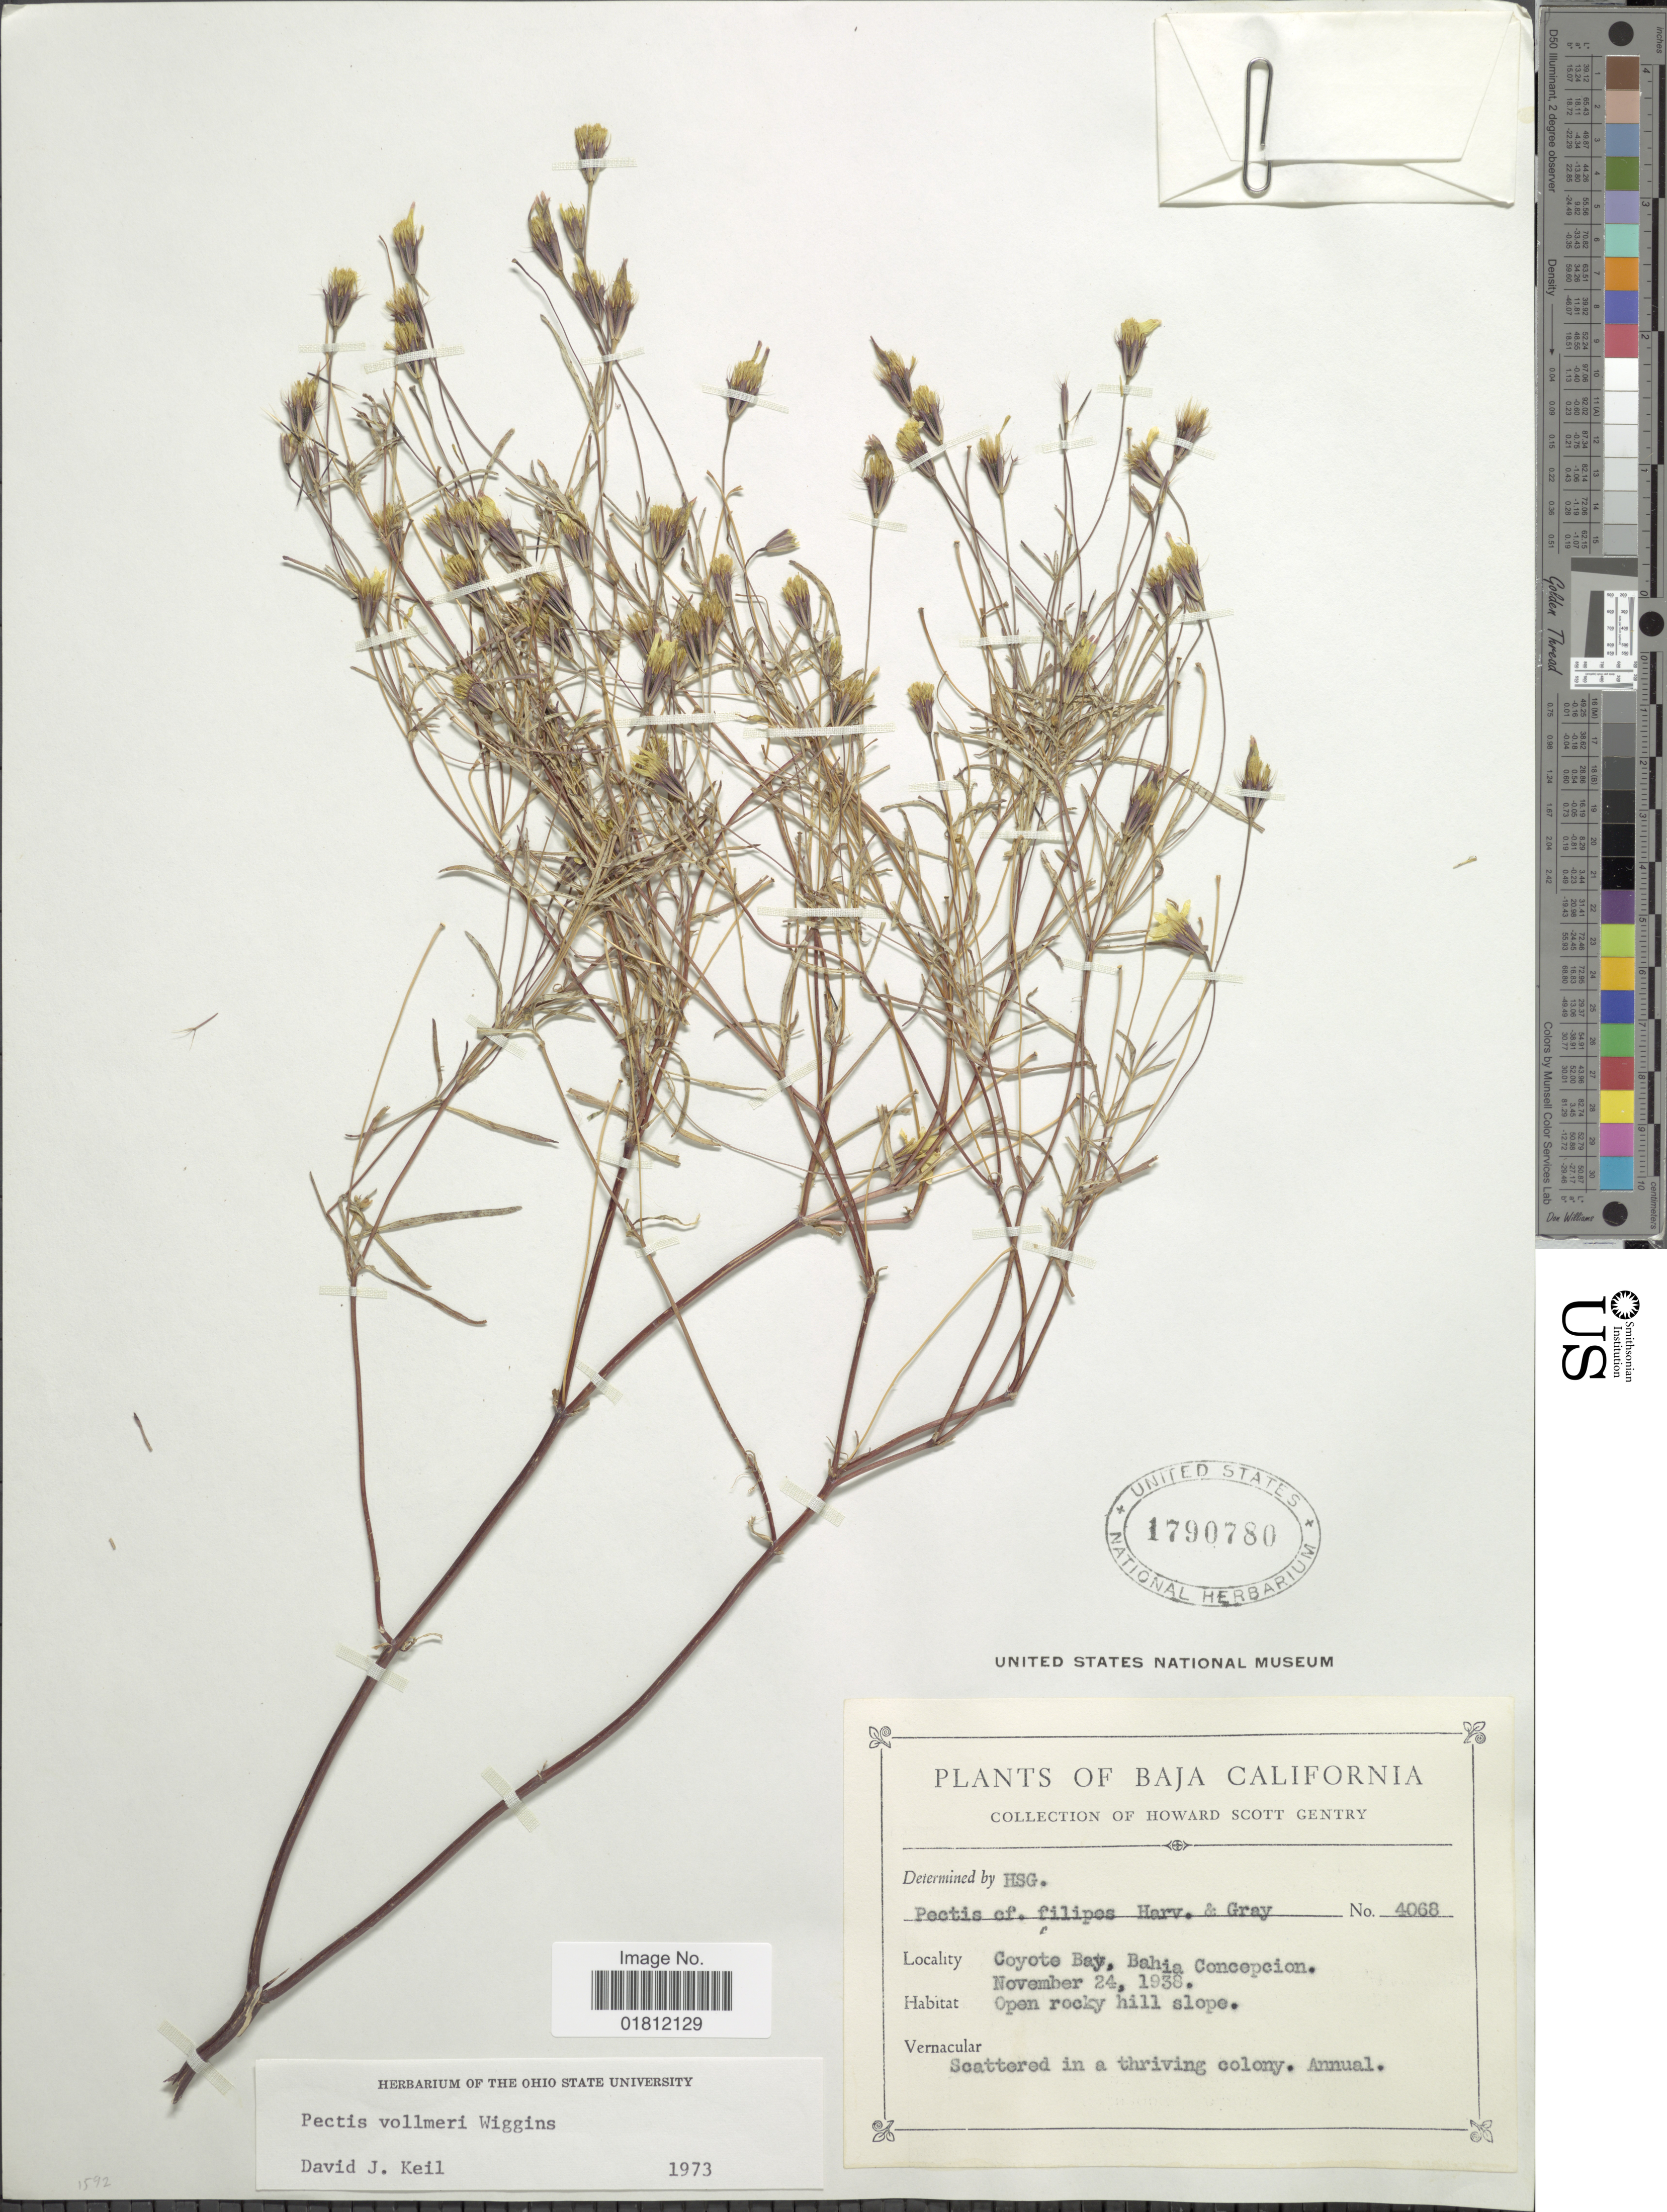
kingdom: Plantae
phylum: Tracheophyta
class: Magnoliopsida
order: Asterales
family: Asteraceae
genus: Pectis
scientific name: Pectis vollmeri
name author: Wiggins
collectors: H. S. Gentry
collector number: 4068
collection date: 1938-11-24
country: Mexico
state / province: Baja California Sur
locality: Baja California. Coyote Bay, Bahia Concepcion.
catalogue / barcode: US 1790780